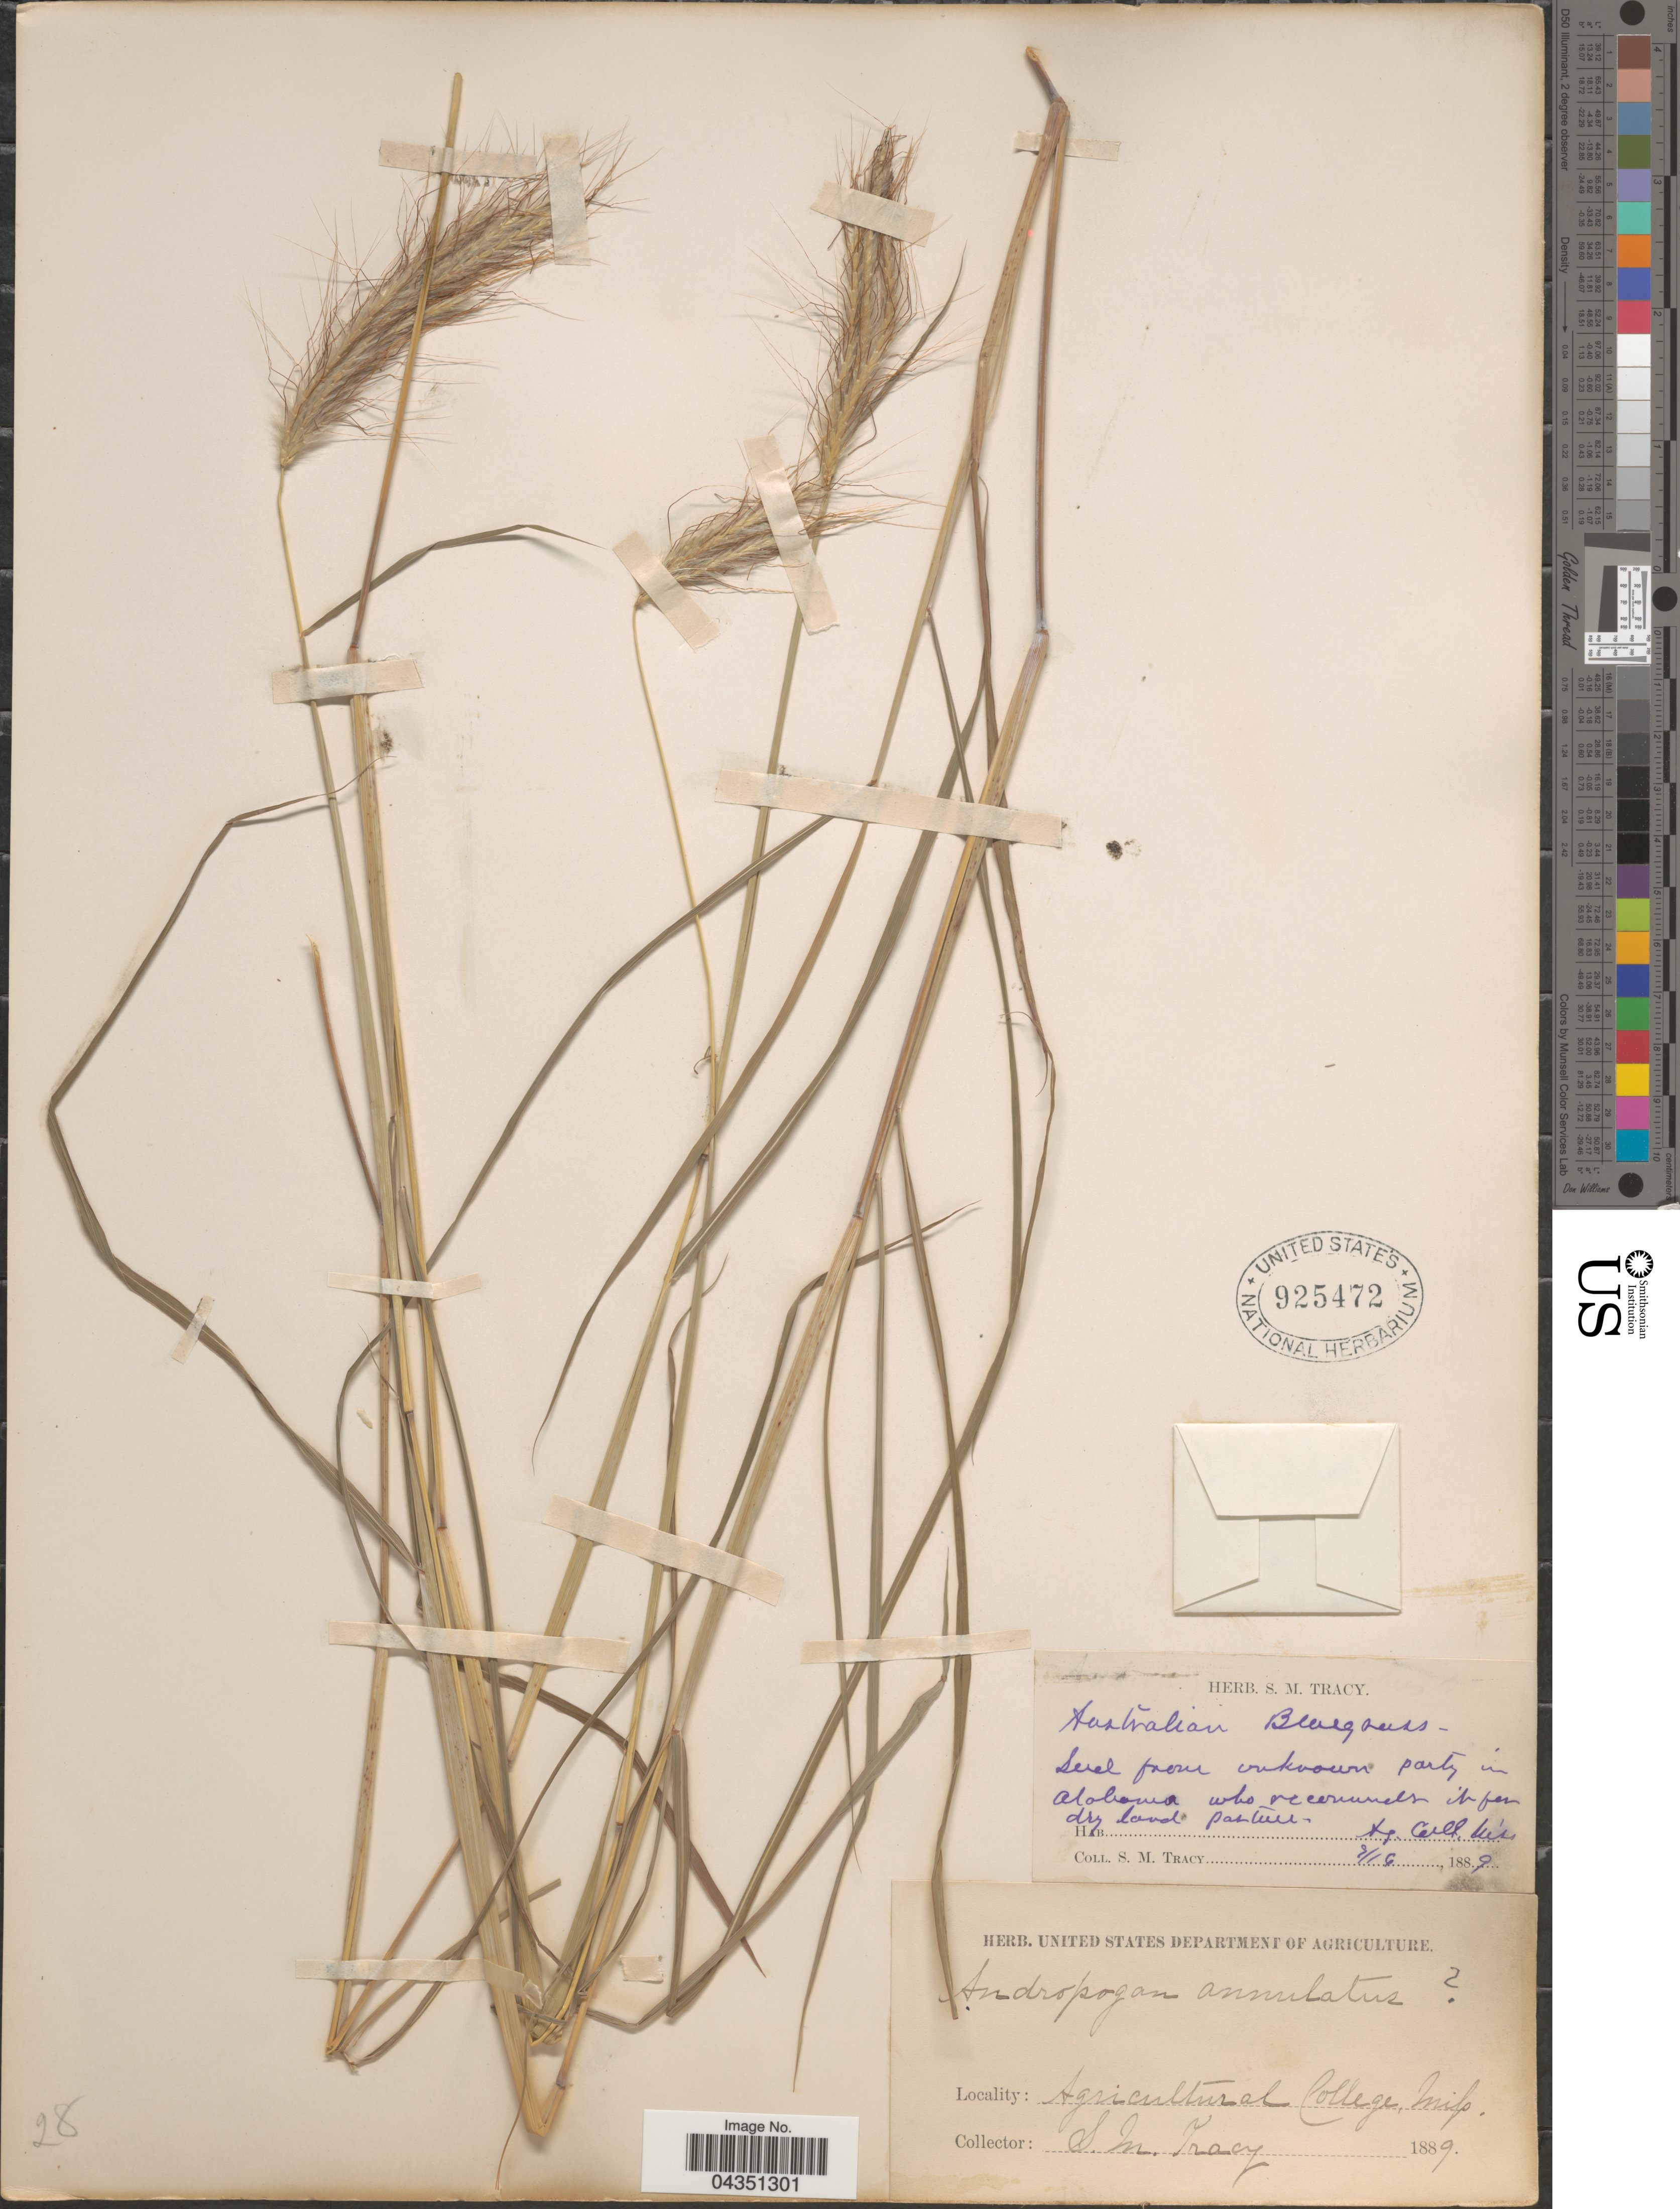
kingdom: Plantae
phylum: Tracheophyta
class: Liliopsida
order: Poales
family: Poaceae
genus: Dichanthium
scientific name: Dichanthium sericeum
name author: (R. Br.) A. Camus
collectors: S. M. Tracy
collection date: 1889-07-16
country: United States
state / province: Mississippi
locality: Agricultural College.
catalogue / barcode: US 925472